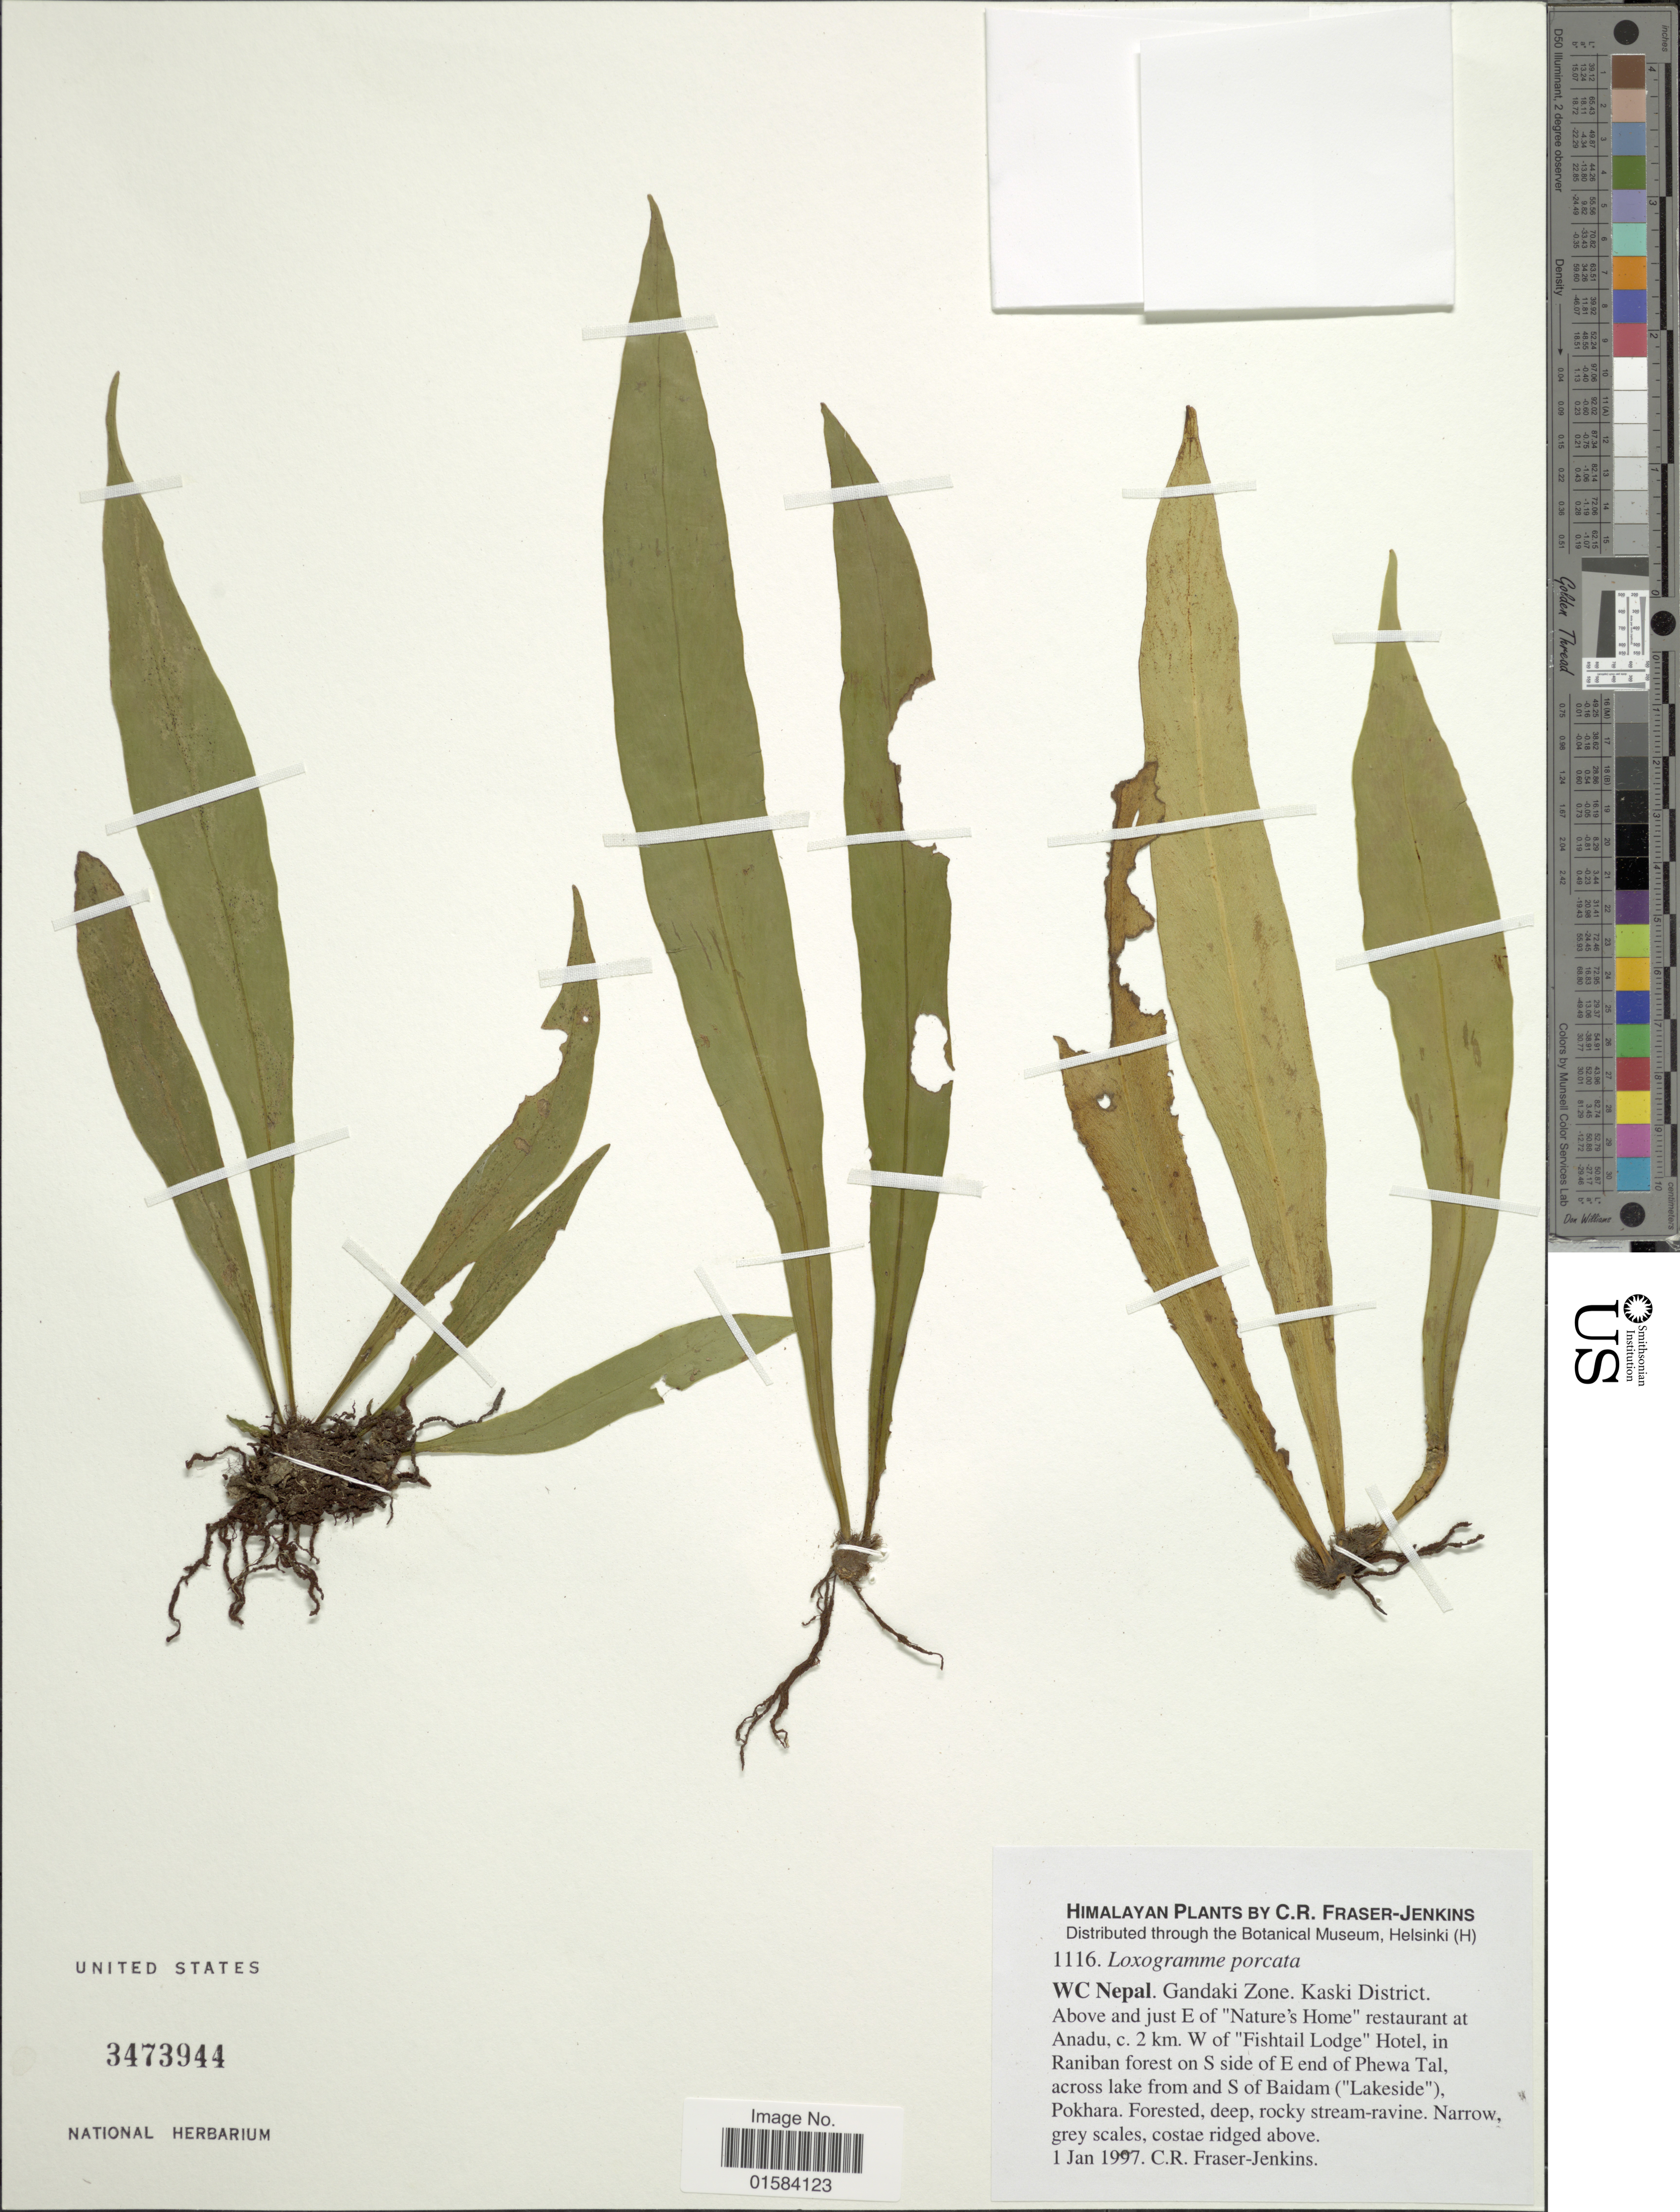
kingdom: Plantae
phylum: Tracheophyta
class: Polypodiopsida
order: Polypodiales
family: Polypodiaceae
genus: Loxogramme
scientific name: Loxogramme porcata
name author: M.G. Price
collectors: C. R. Fraser-Jenkins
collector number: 1116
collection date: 1997-01-01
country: Nepal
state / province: Gandaki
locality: WC Nepal. gandaki Zone. kaski District. Above and just E of 'Nature's Home' restaurant at Anadu, c. 2 km. W of 'Fishtail Lodge' Hotel, in raniban forest on S side of end of Phewa Tal, across lake from S of Baidam ('lakeside'), Pokhara, Himalayan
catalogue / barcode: US 3473944